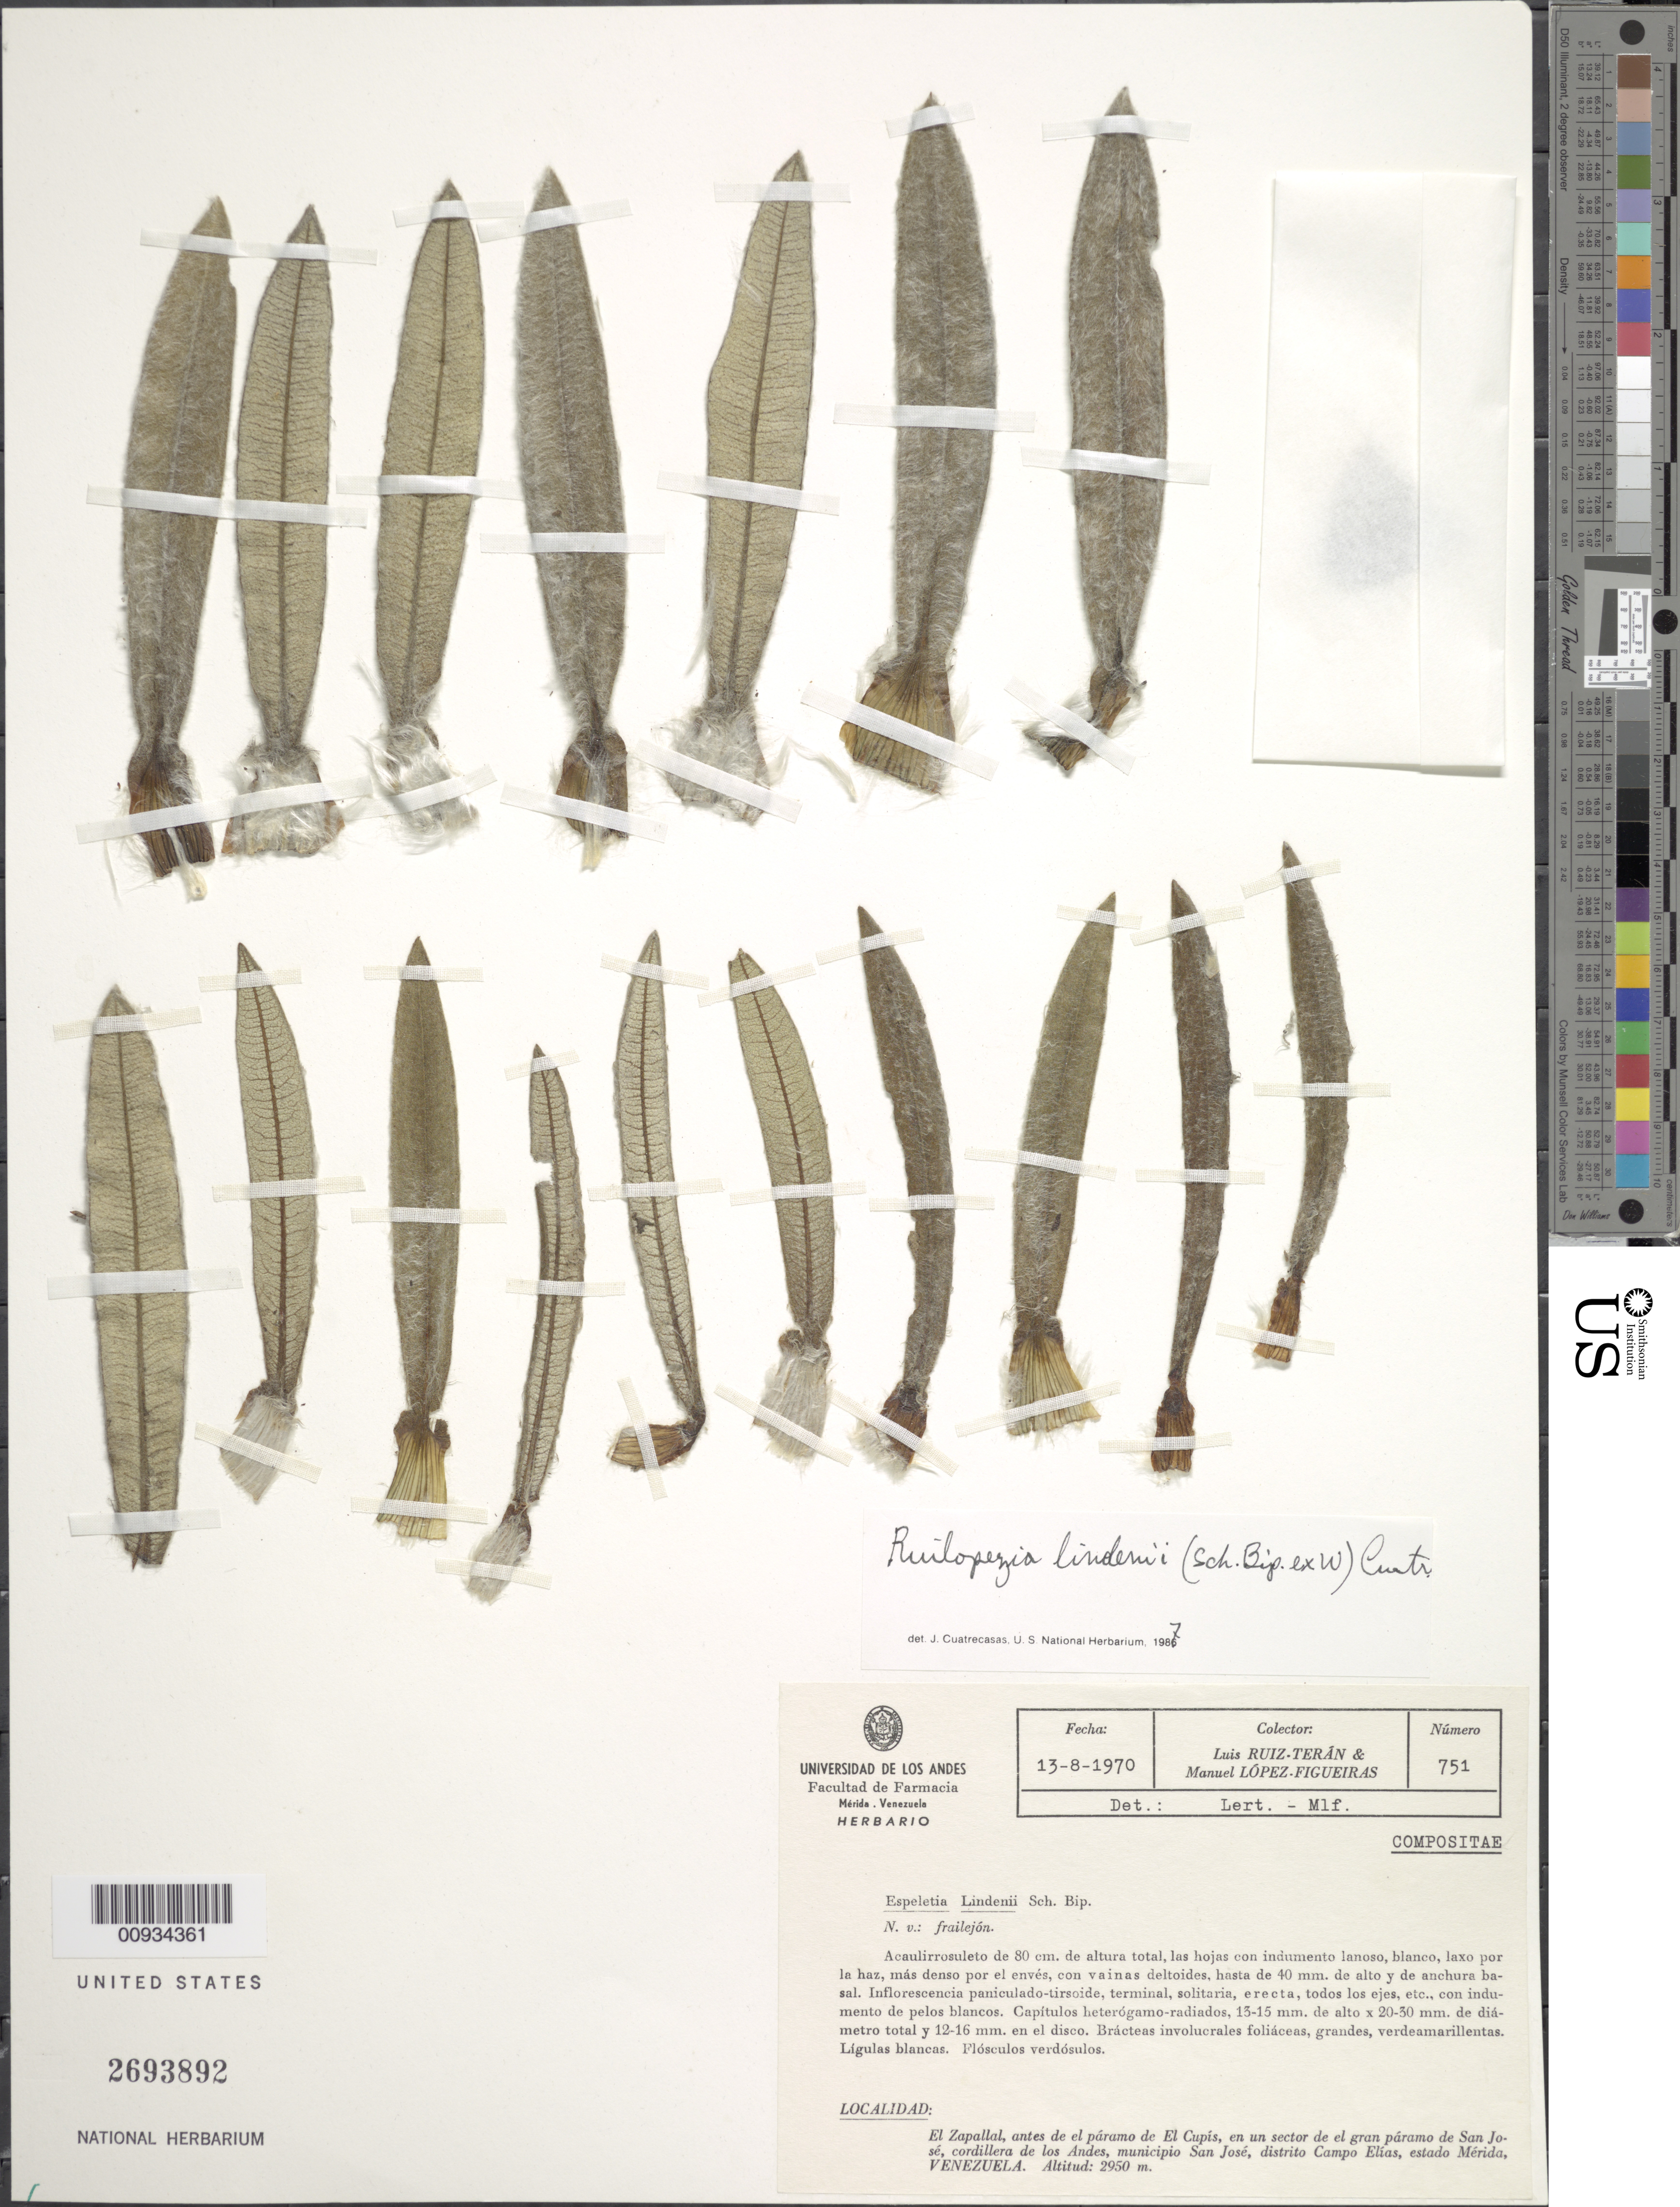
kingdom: Plantae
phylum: Tracheophyta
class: Magnoliopsida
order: Asterales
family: Asteraceae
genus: Ruilopezia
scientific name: Ruilopezia lindenii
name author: (Sch. Bip. ex Wedd.) Cuatrec.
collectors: L. Teran & M. López Figueiras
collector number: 751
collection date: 1970-08-13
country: Venezuela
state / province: Mérida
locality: El Zapallal, antes de el paramo de El Cupis, en un sector de el gran paramo de San Jose, Cordillera de Los Andes, Municipio San Jose, Distrito Campo Elias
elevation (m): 2950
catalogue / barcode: US 2693892